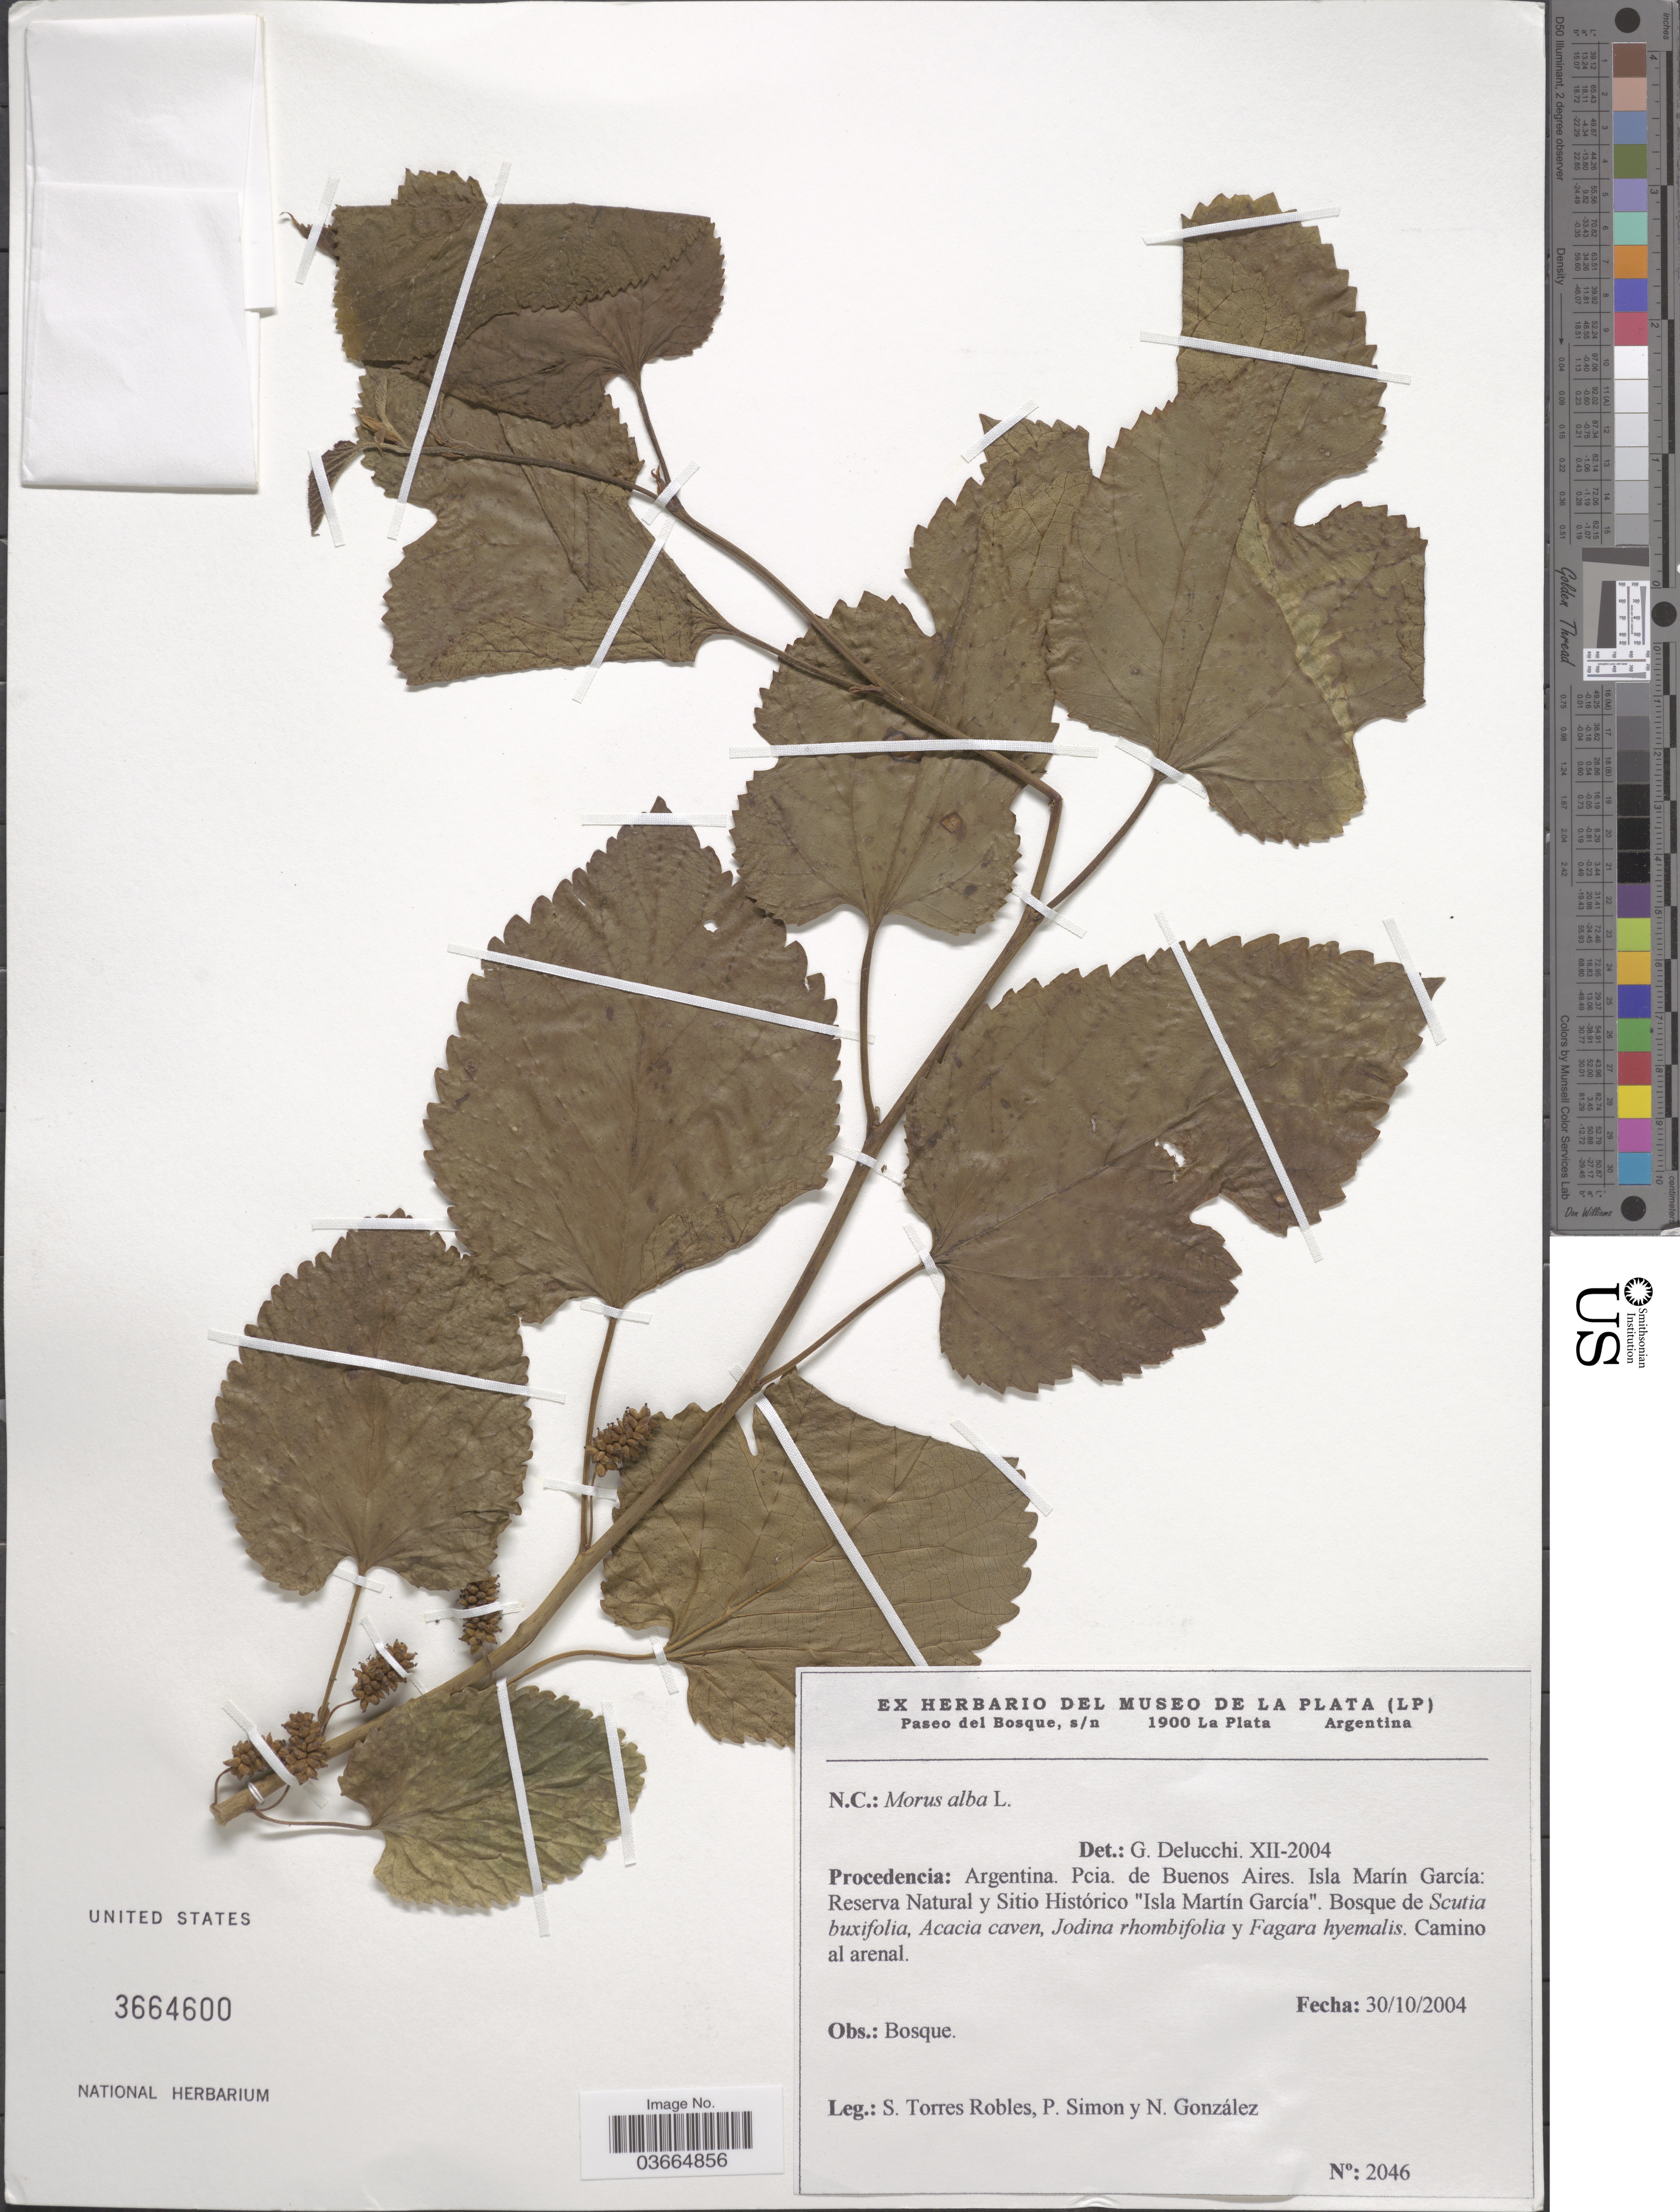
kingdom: Plantae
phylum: Tracheophyta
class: Magnoliopsida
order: Rosales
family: Moraceae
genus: Morus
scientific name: Morus alba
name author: L.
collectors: S. Torres Robles, P. Simon & N. Gonzalez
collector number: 2046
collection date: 2004-10-30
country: Argentina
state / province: Buenos Aires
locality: Procedencia: Argentina. Pcia. de Buenos Aires. Isla Marín García: Reserva Natural y Sitio Histórico "Isla Martín García".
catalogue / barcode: US 3664600